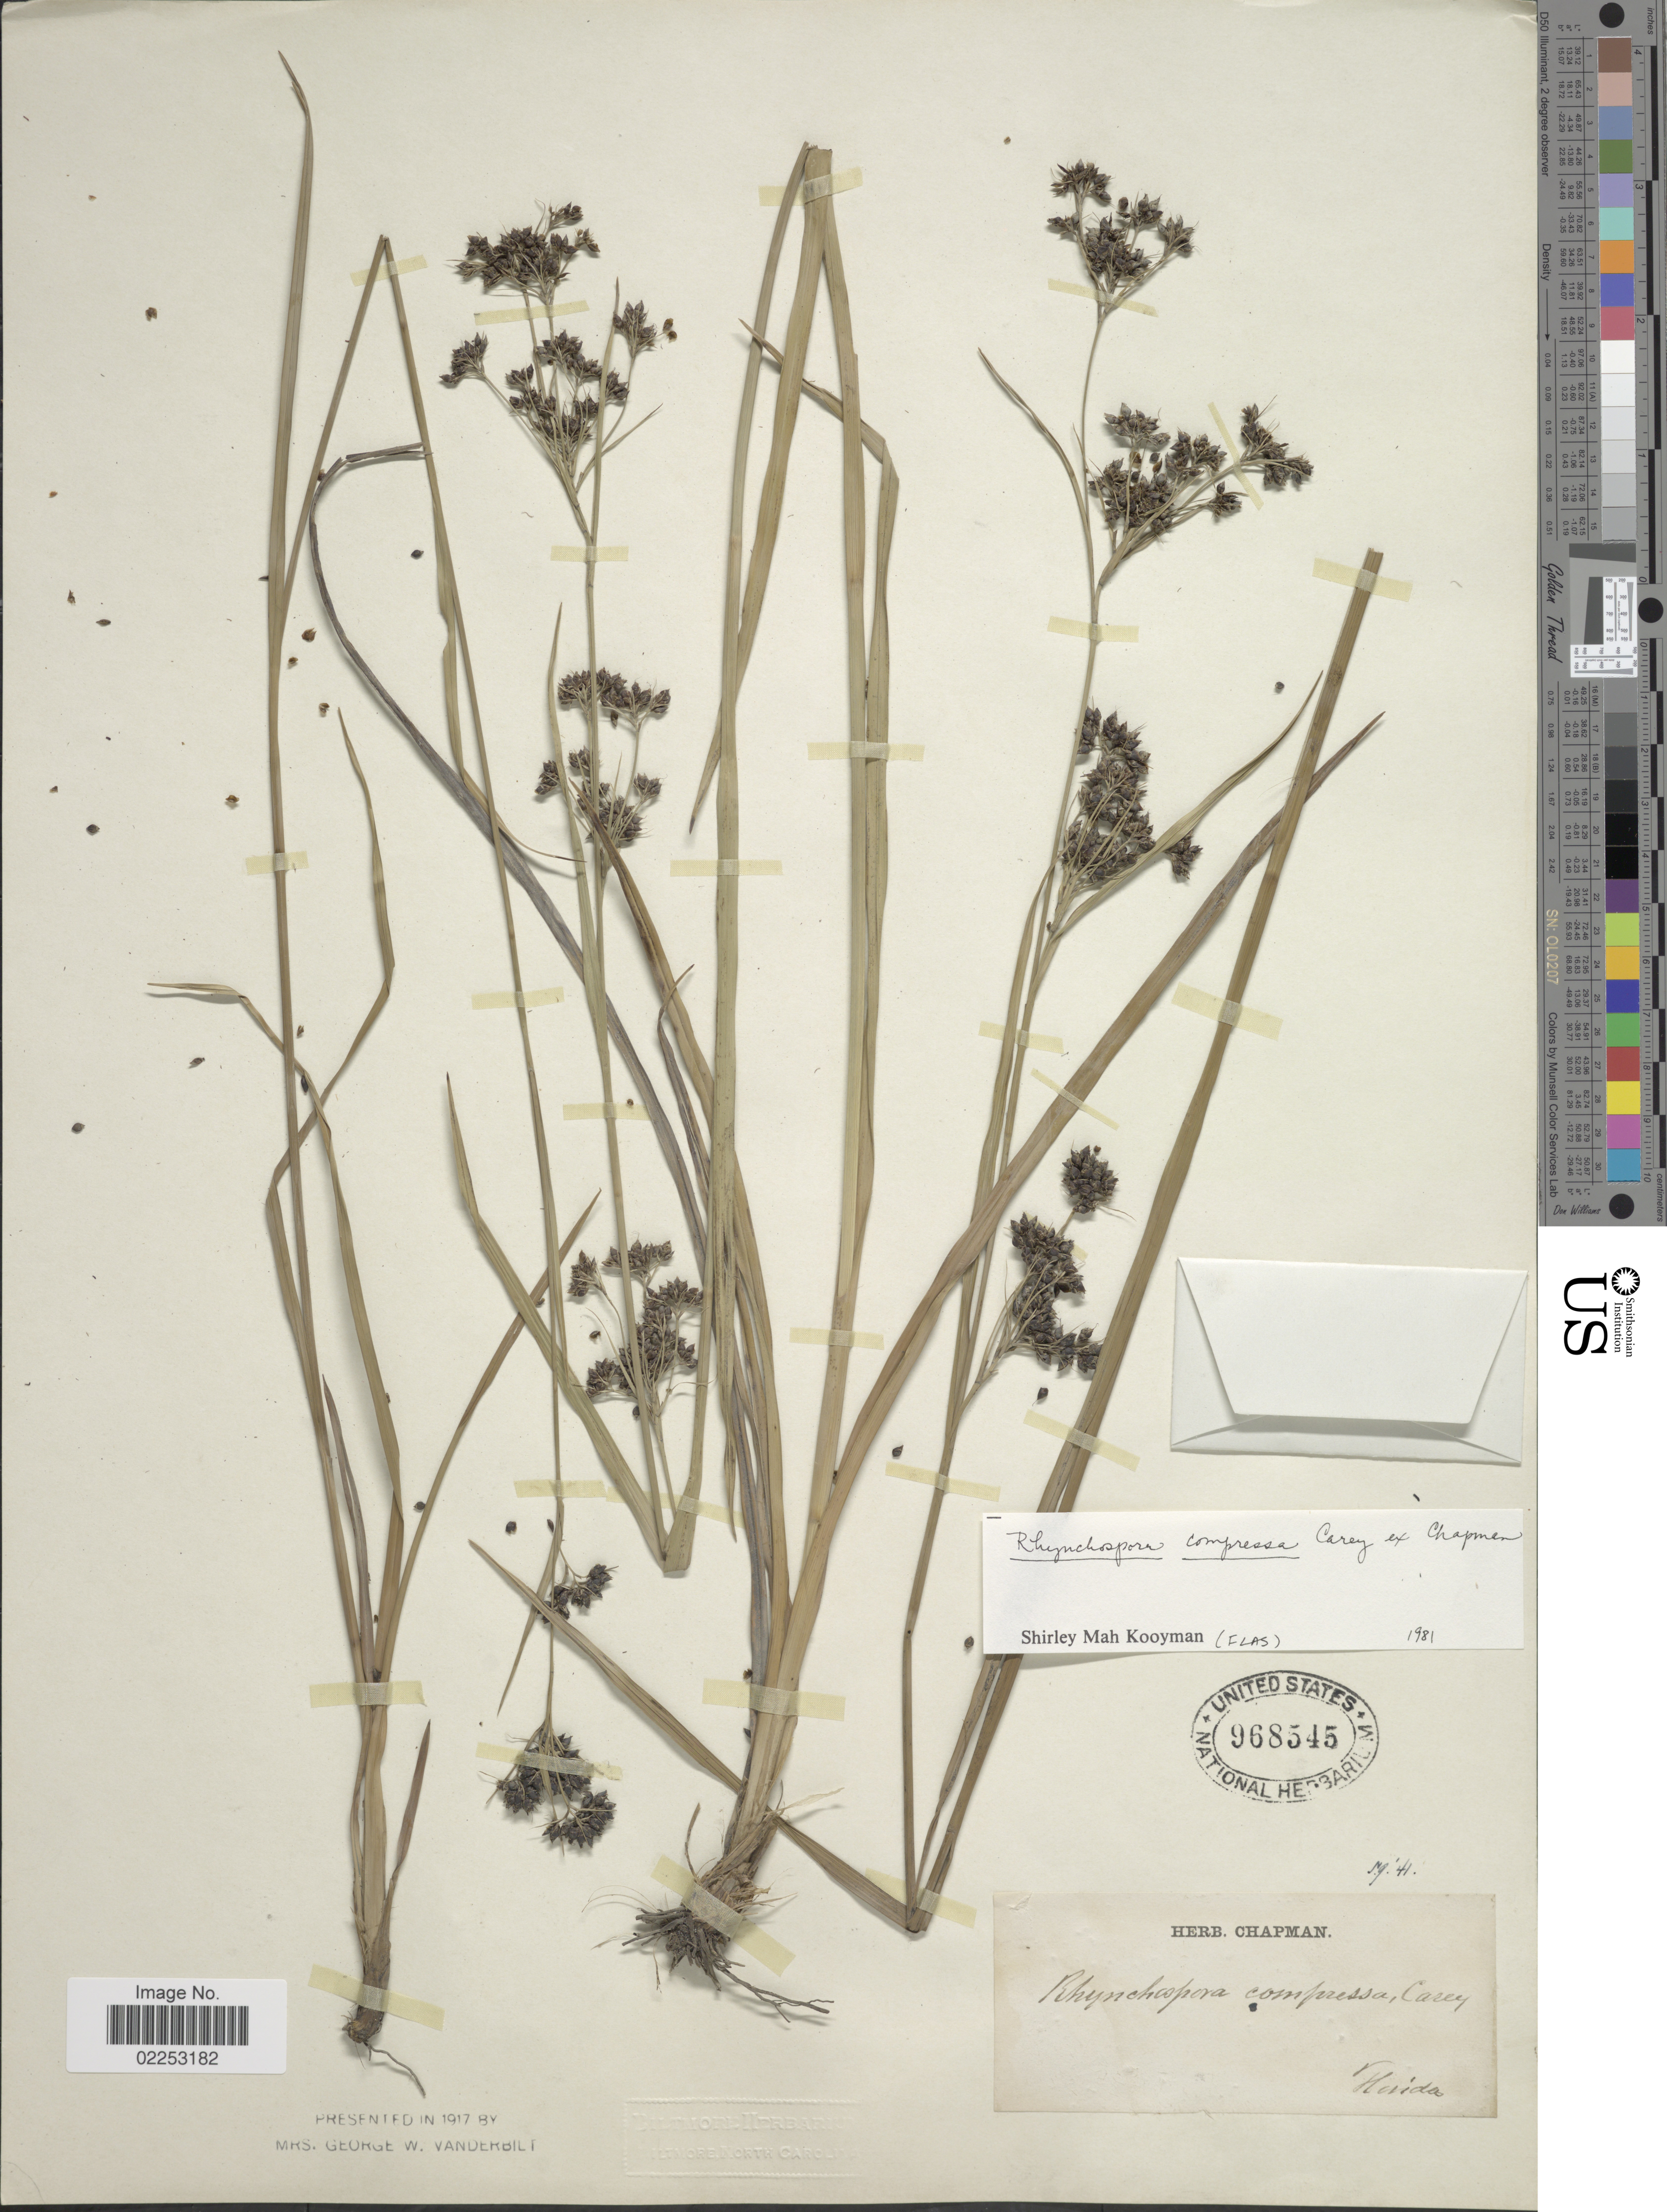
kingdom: Plantae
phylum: Tracheophyta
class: Liliopsida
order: Poales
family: Cyperaceae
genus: Rhynchospora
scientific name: Rhynchospora compressa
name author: J. Carey ex Chapm.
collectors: ex herb. Chapman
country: United States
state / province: Florida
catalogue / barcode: US 968545